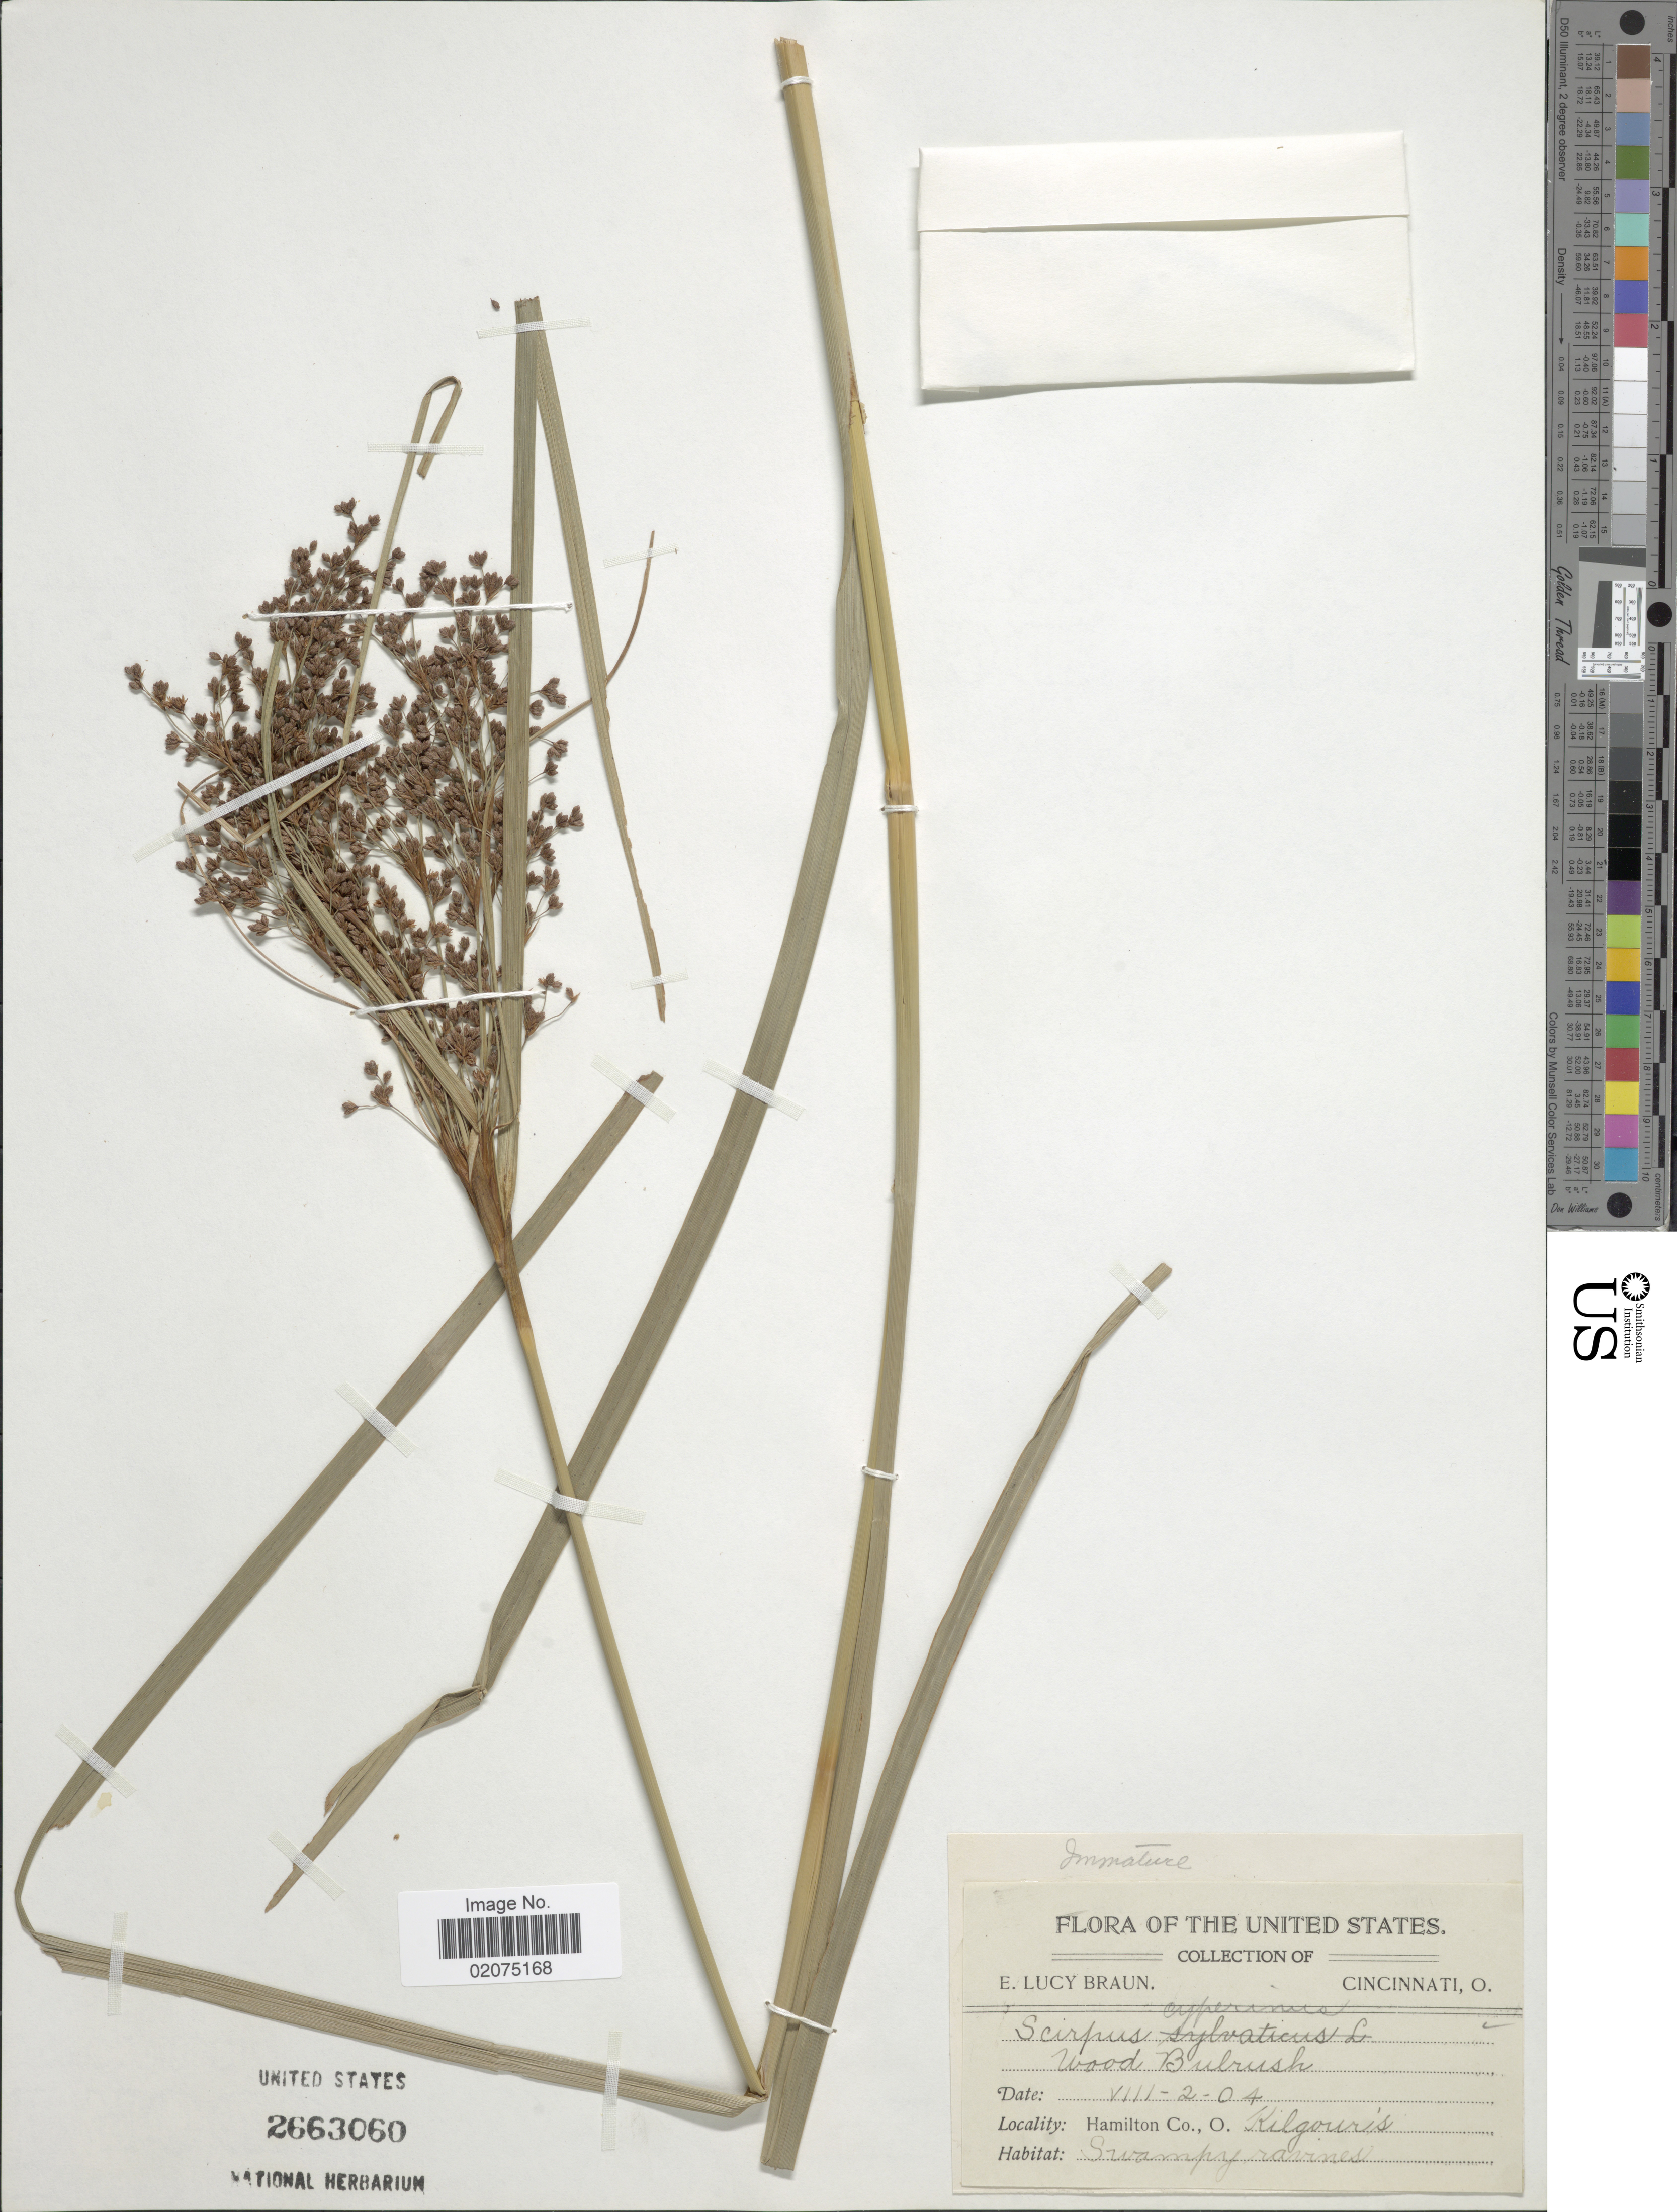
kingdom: Plantae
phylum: Tracheophyta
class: Liliopsida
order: Poales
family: Cyperaceae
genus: Scirpus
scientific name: Scirpus cyperinus (L.) Kunth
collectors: E. L. Braun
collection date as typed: Transcribed d/m/y: 2/8/4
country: United States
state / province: Ohio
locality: Hamilton Co, O., Kilgour's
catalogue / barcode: US 2663060